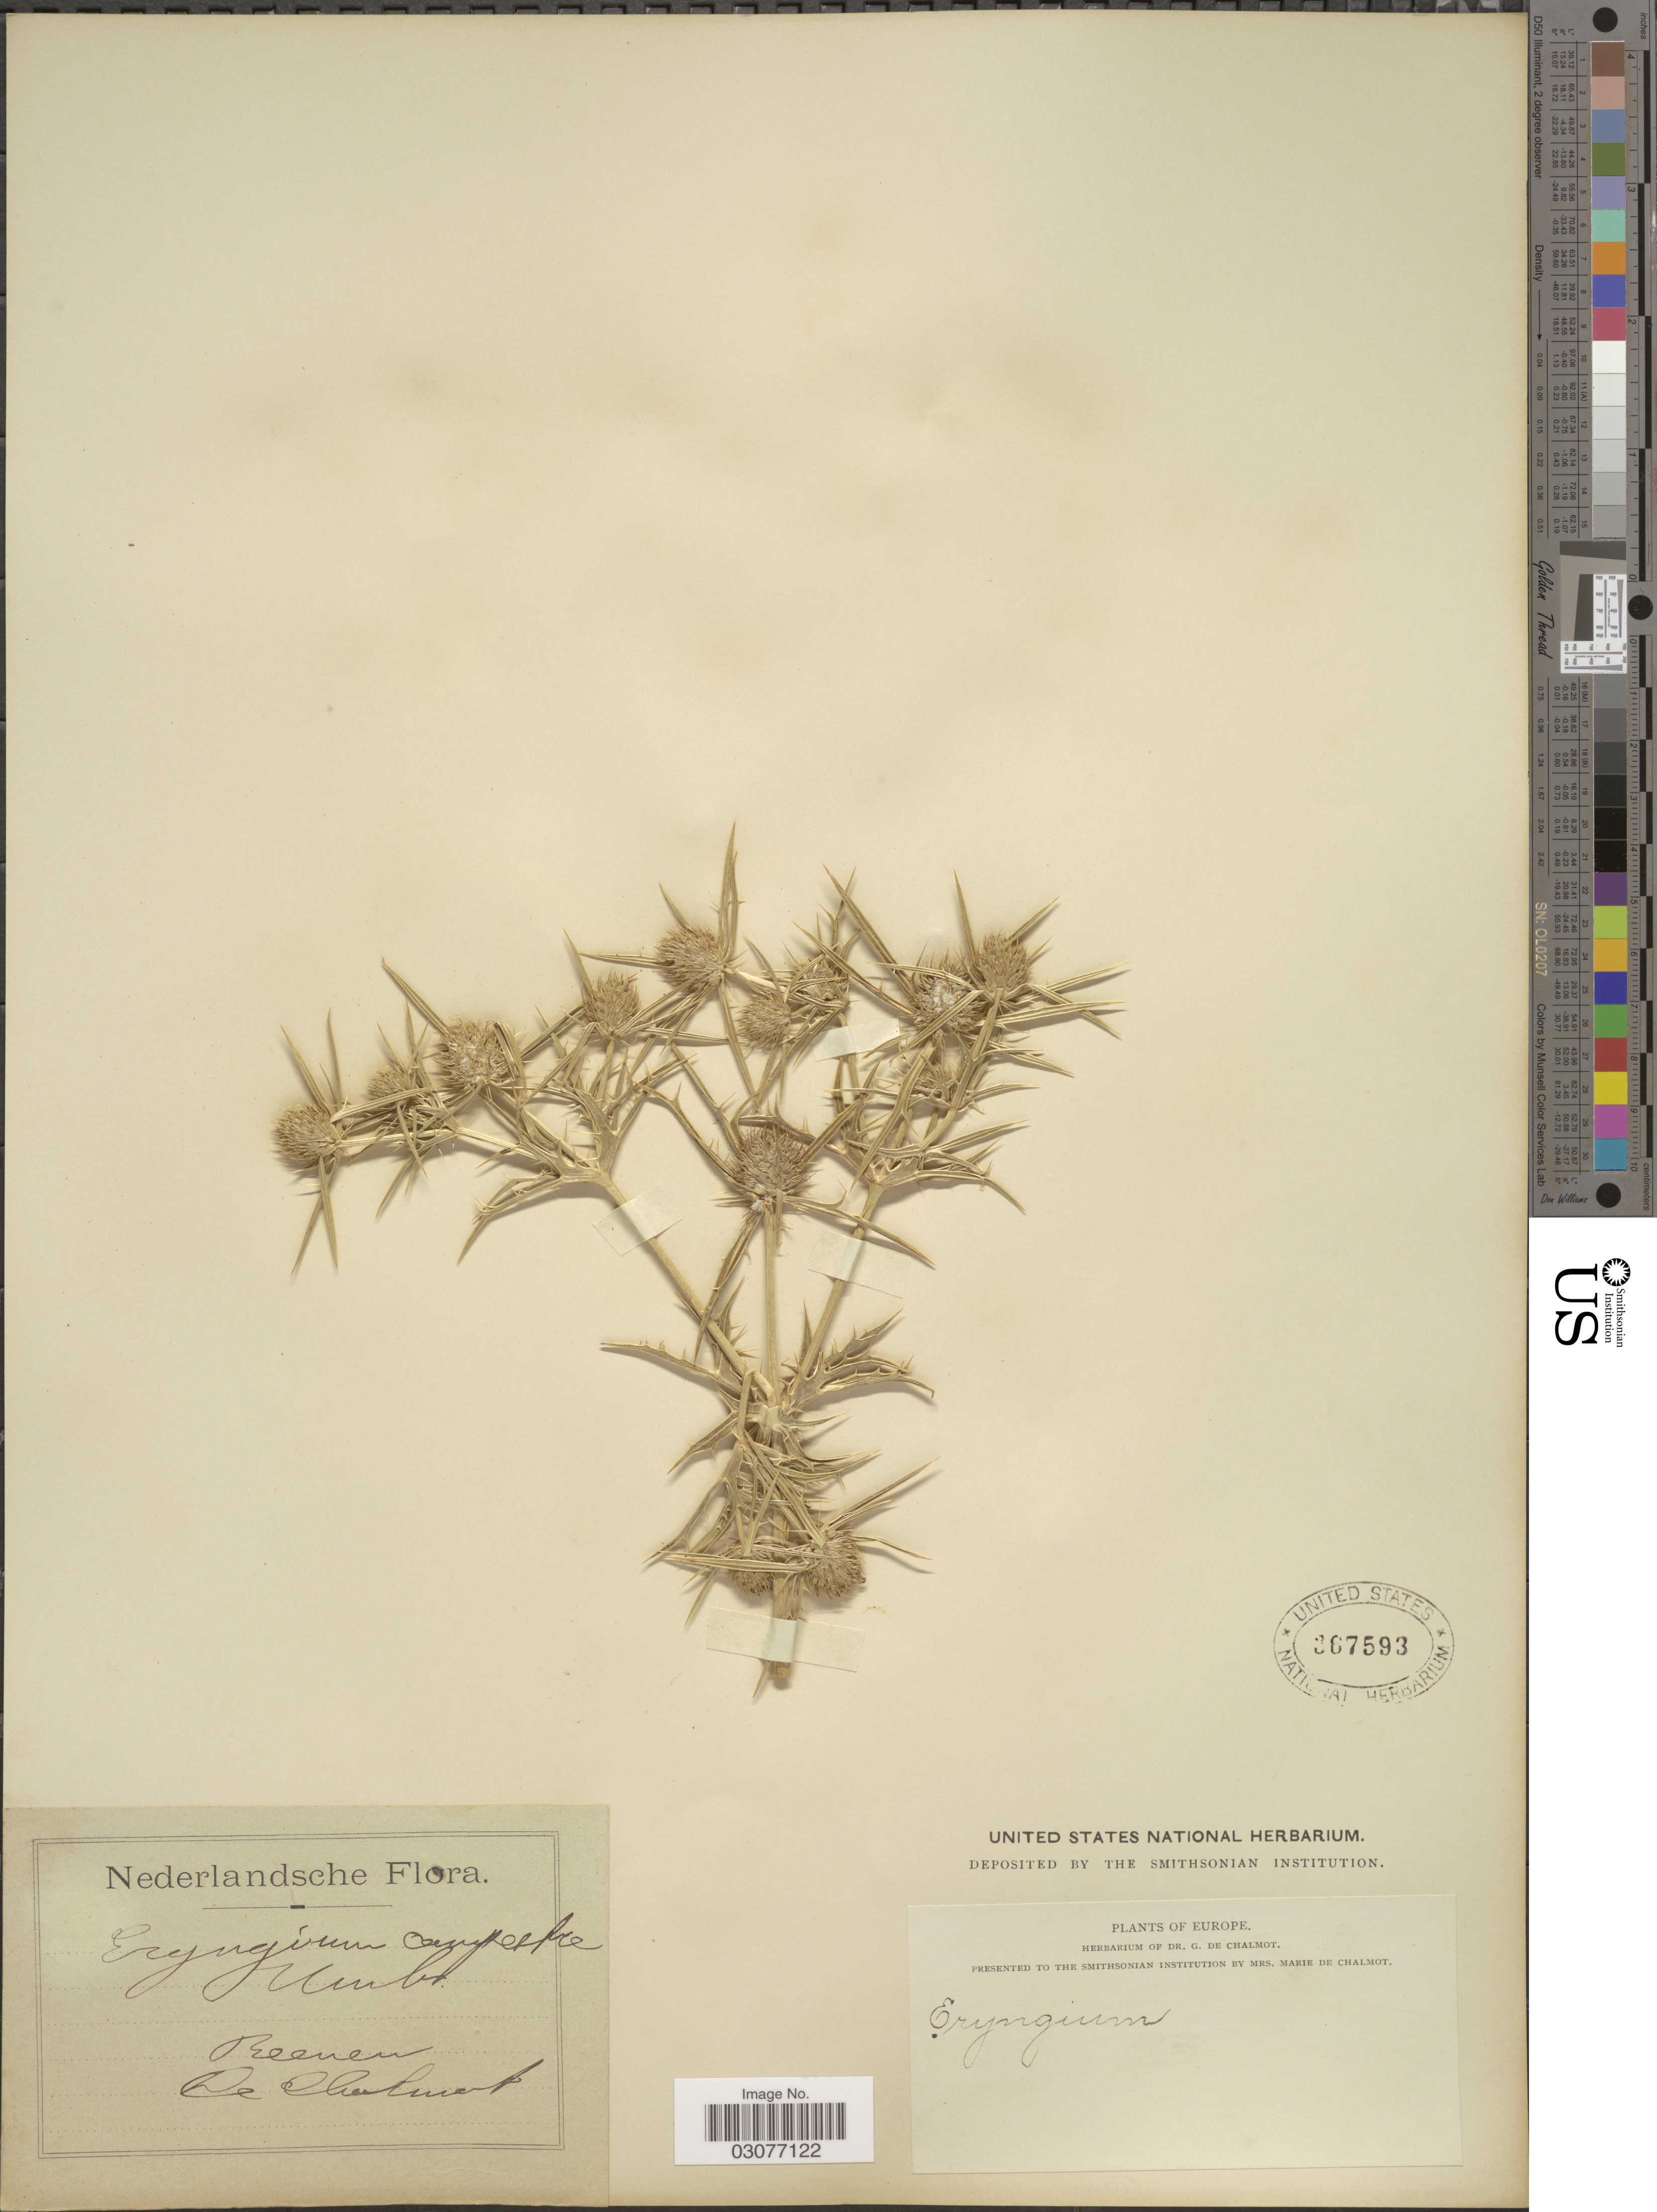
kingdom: Plantae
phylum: Tracheophyta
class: Magnoliopsida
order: Apiales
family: Apiaceae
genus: Eryngium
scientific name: Eryngium campestre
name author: L.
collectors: G. de Chalmot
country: Netherlands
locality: Reenen.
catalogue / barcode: US 367593